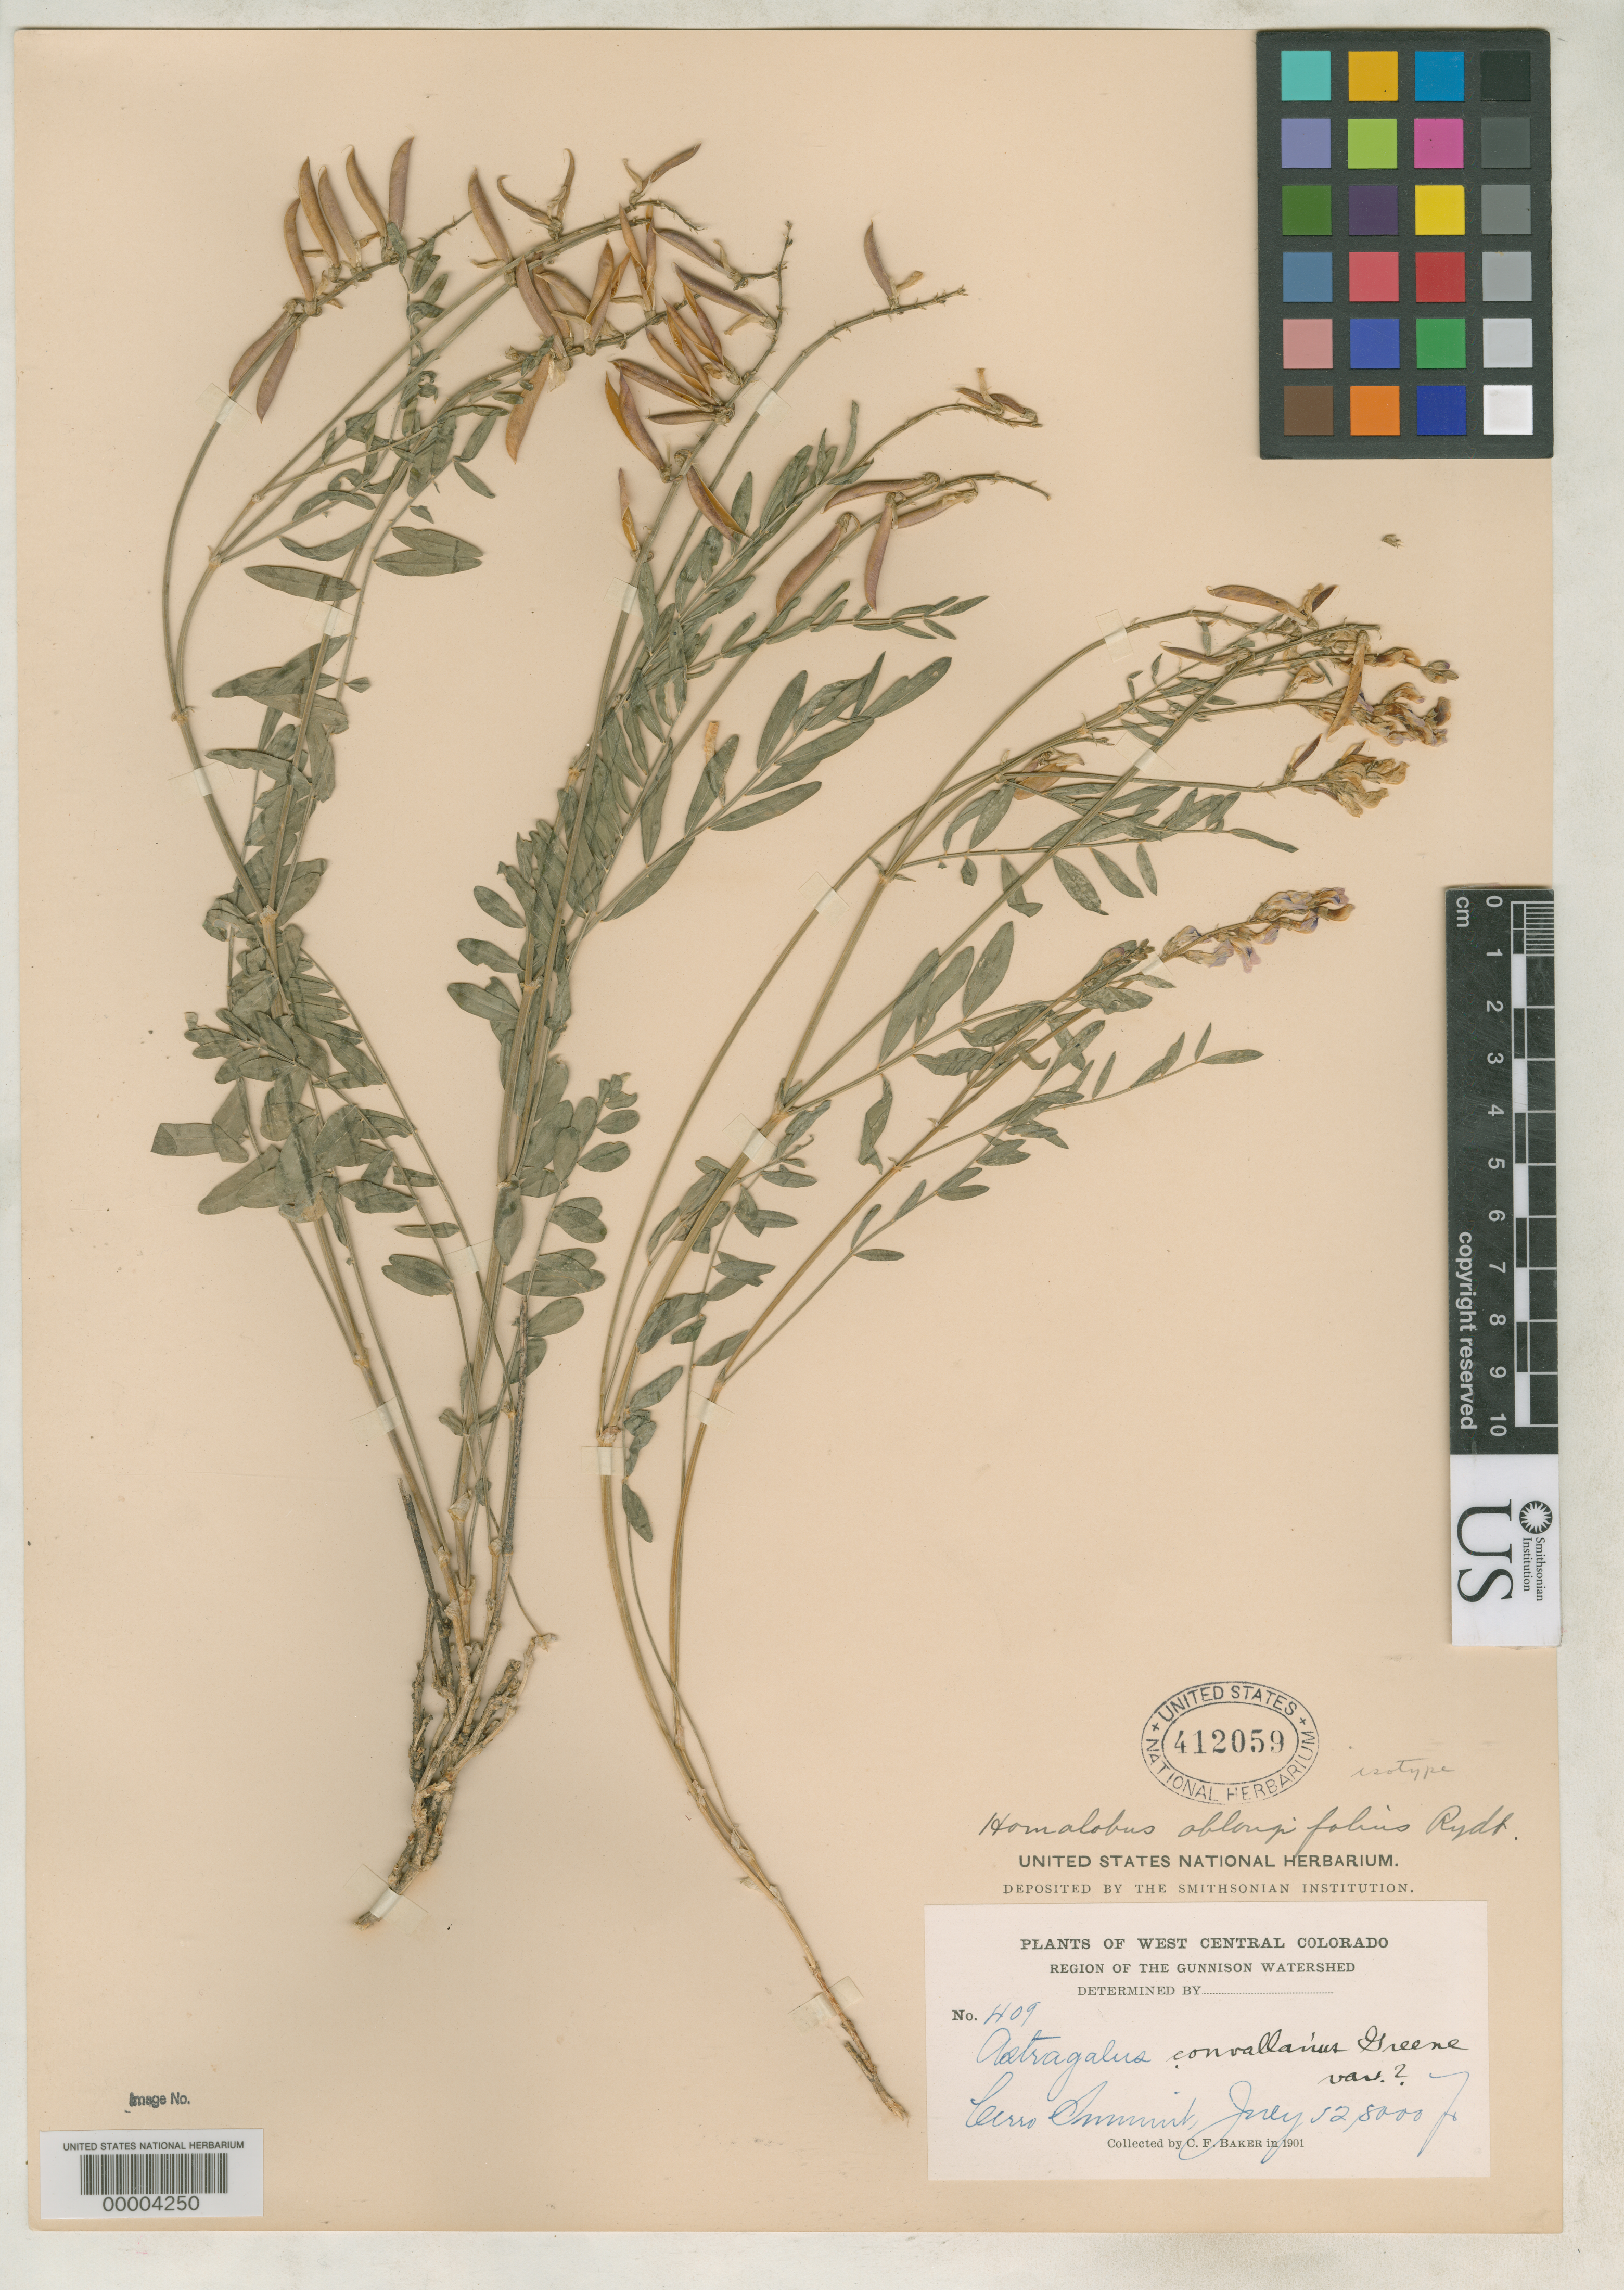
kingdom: Plantae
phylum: Tracheophyta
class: Magnoliopsida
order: Fabales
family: Fabaceae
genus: Homalobus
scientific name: Homalobus oblongifolius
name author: Rydb.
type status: Isotype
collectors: C. F. Baker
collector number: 409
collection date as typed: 1901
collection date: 1901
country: United States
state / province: Colorado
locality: Cerro summit.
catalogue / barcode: US 412059